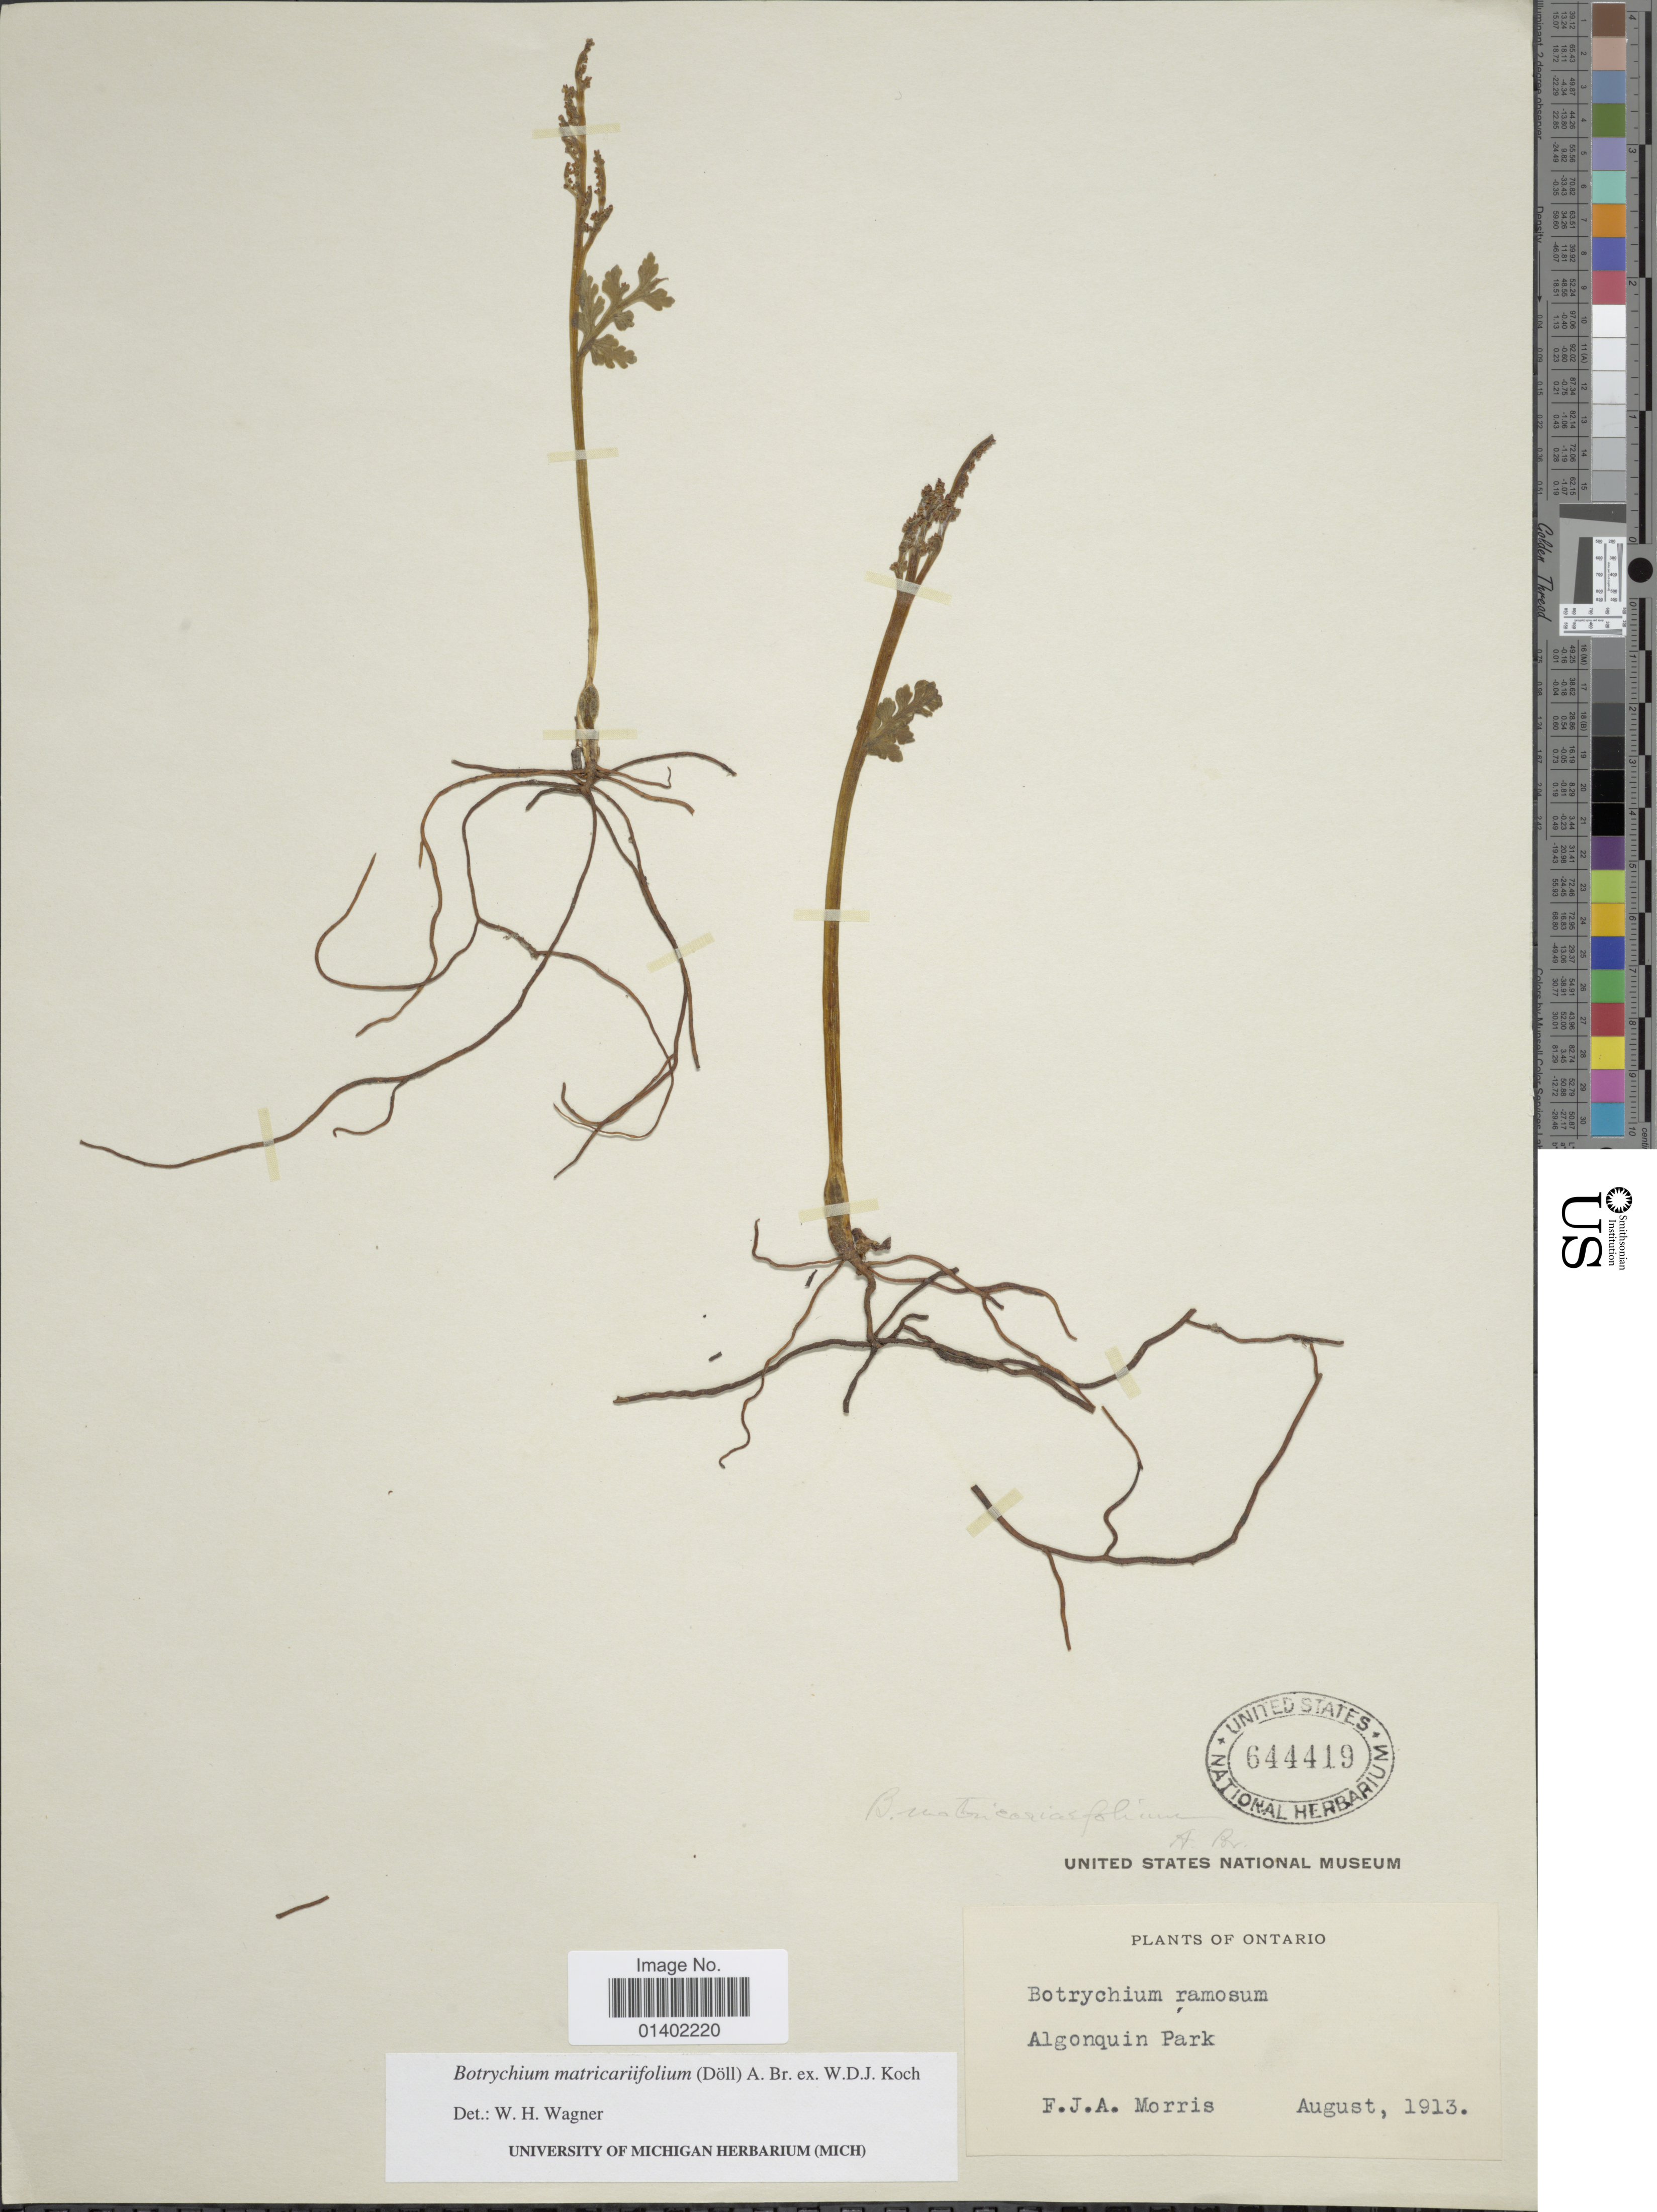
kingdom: Plantae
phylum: Tracheophyta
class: Polypodiopsida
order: Ophioglossales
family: Ophioglossaceae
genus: Botrychium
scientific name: Botrychium matricariifolium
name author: (A. Braun ex Dowell) A. Braun ex Koch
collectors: F. Morris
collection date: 1913-08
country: Canada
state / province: Ontario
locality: Plants of Ontario, Algonquin Park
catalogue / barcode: US 644419